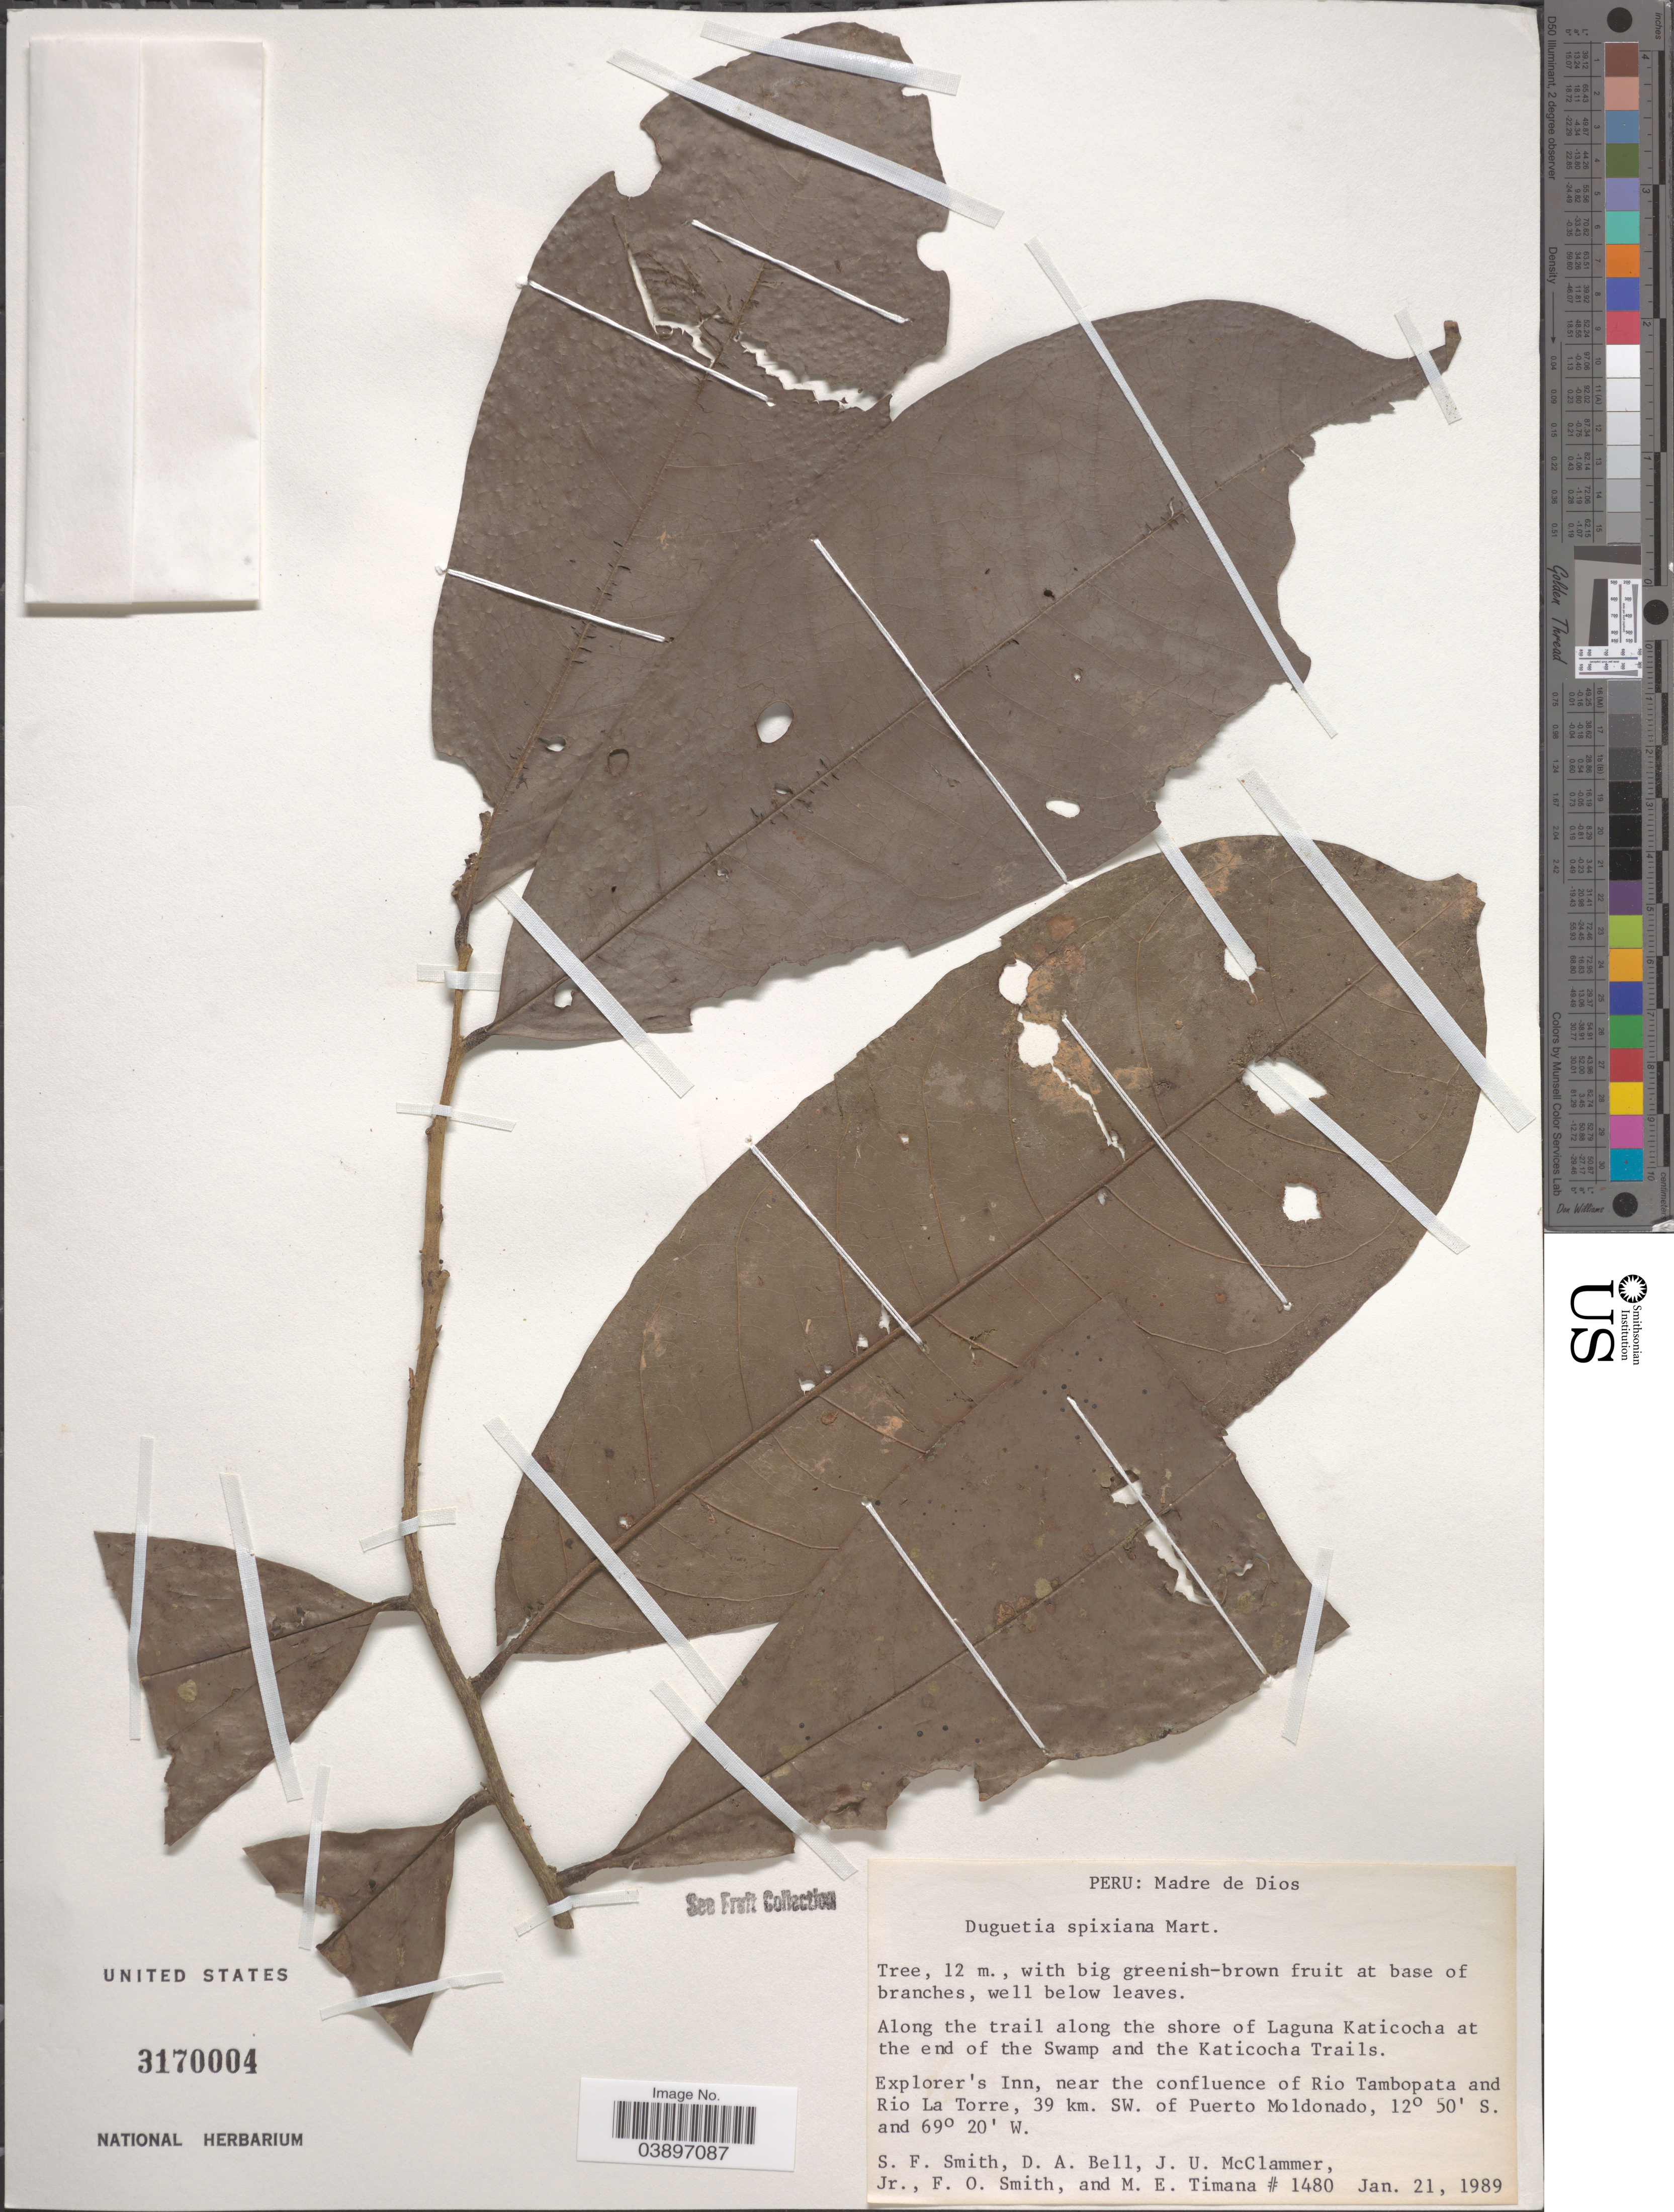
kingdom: Plantae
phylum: Tracheophyta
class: Magnoliopsida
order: Magnoliales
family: Annonaceae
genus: Duguetia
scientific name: Duguetia spixiana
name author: Mart.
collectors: S.F. Smith, D. A. Bell, J. McClammer Jr. & F. Smith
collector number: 1480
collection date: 1989-01-21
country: Peru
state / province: Madre de Dios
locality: Along the trail along the shore of Laguna Katicocha at the end of the Swamp and the Katicocha Trails. Explorer's Inn, near the confluence of Rio Tambopata and Rio La Torre, 39 km. SW. of Puerto Moldonado.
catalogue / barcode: US 3170004